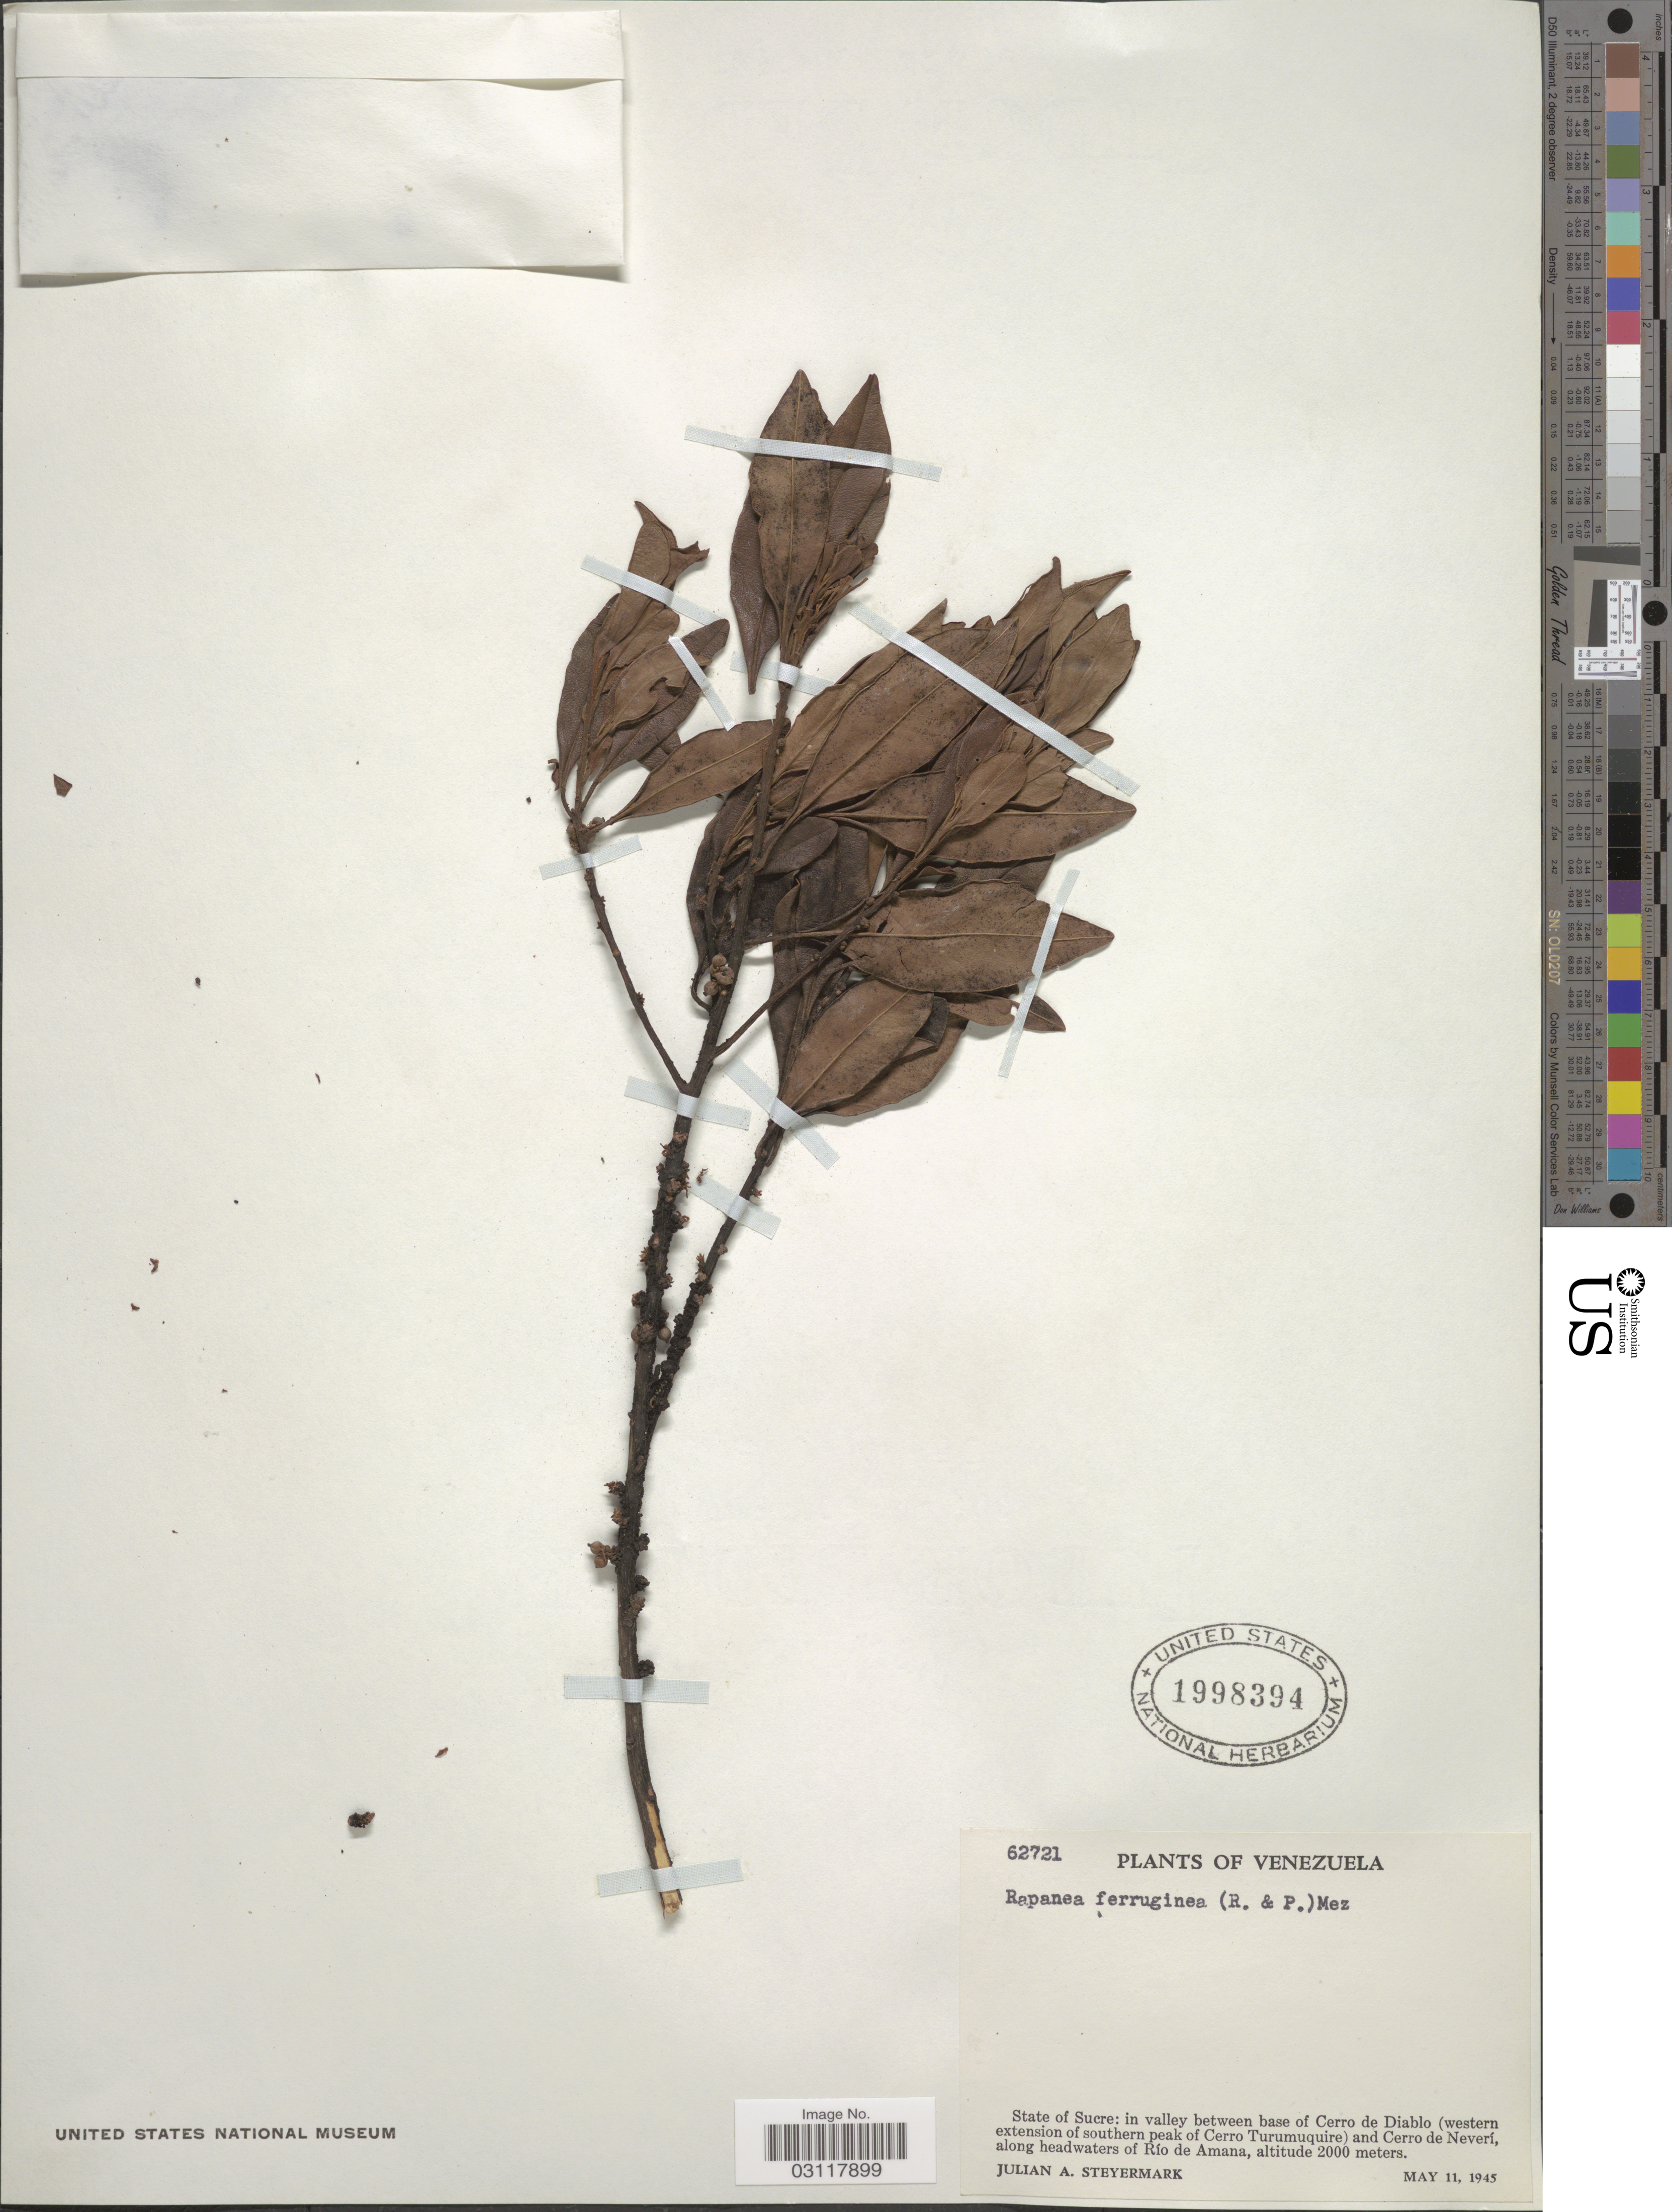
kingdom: Plantae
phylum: Tracheophyta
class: Magnoliopsida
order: Ericales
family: Primulaceae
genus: Rapanea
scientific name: Rapanea ferruginea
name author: (Ruiz & Pav.) Mez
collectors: J. Steyermark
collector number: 62721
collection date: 1945-05-11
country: Venezuela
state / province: Sucre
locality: In valley between base of Cerro de Diablo (western extension of southern peak of Cerro Turumuquire) and Cerro de Neverí, along headwaters of Río de Amana.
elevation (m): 2000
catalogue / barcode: US 1998394